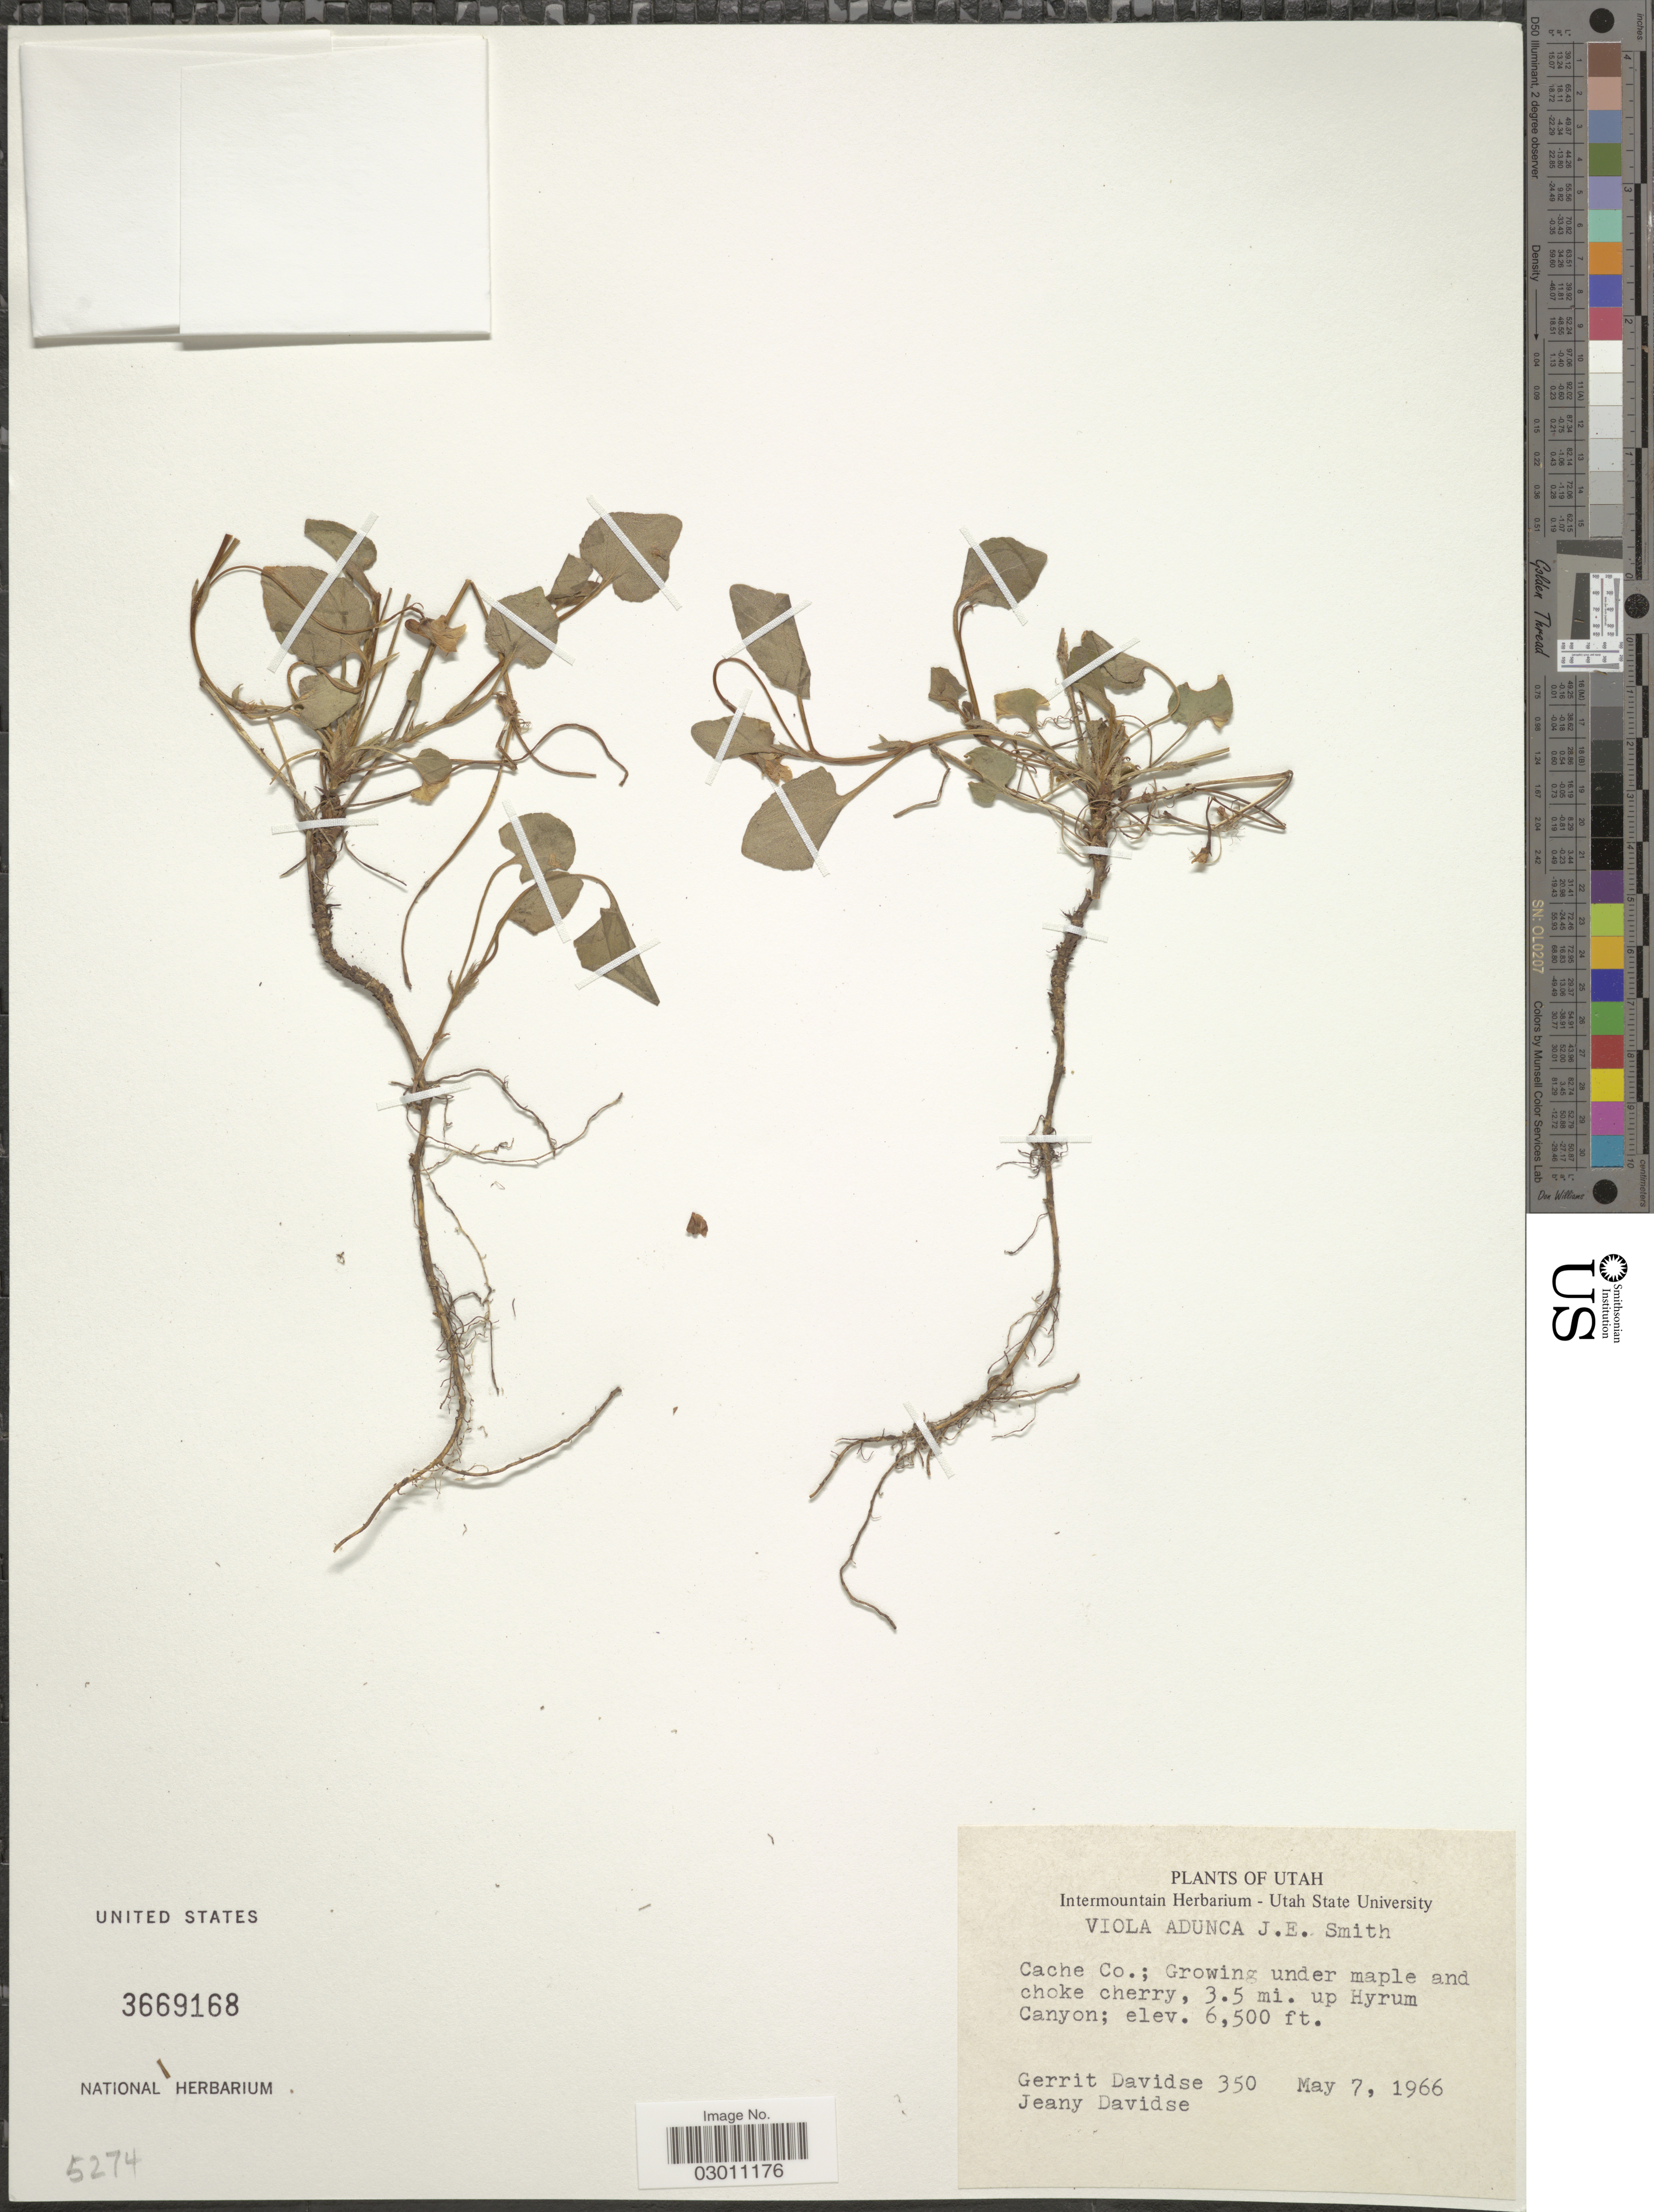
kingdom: Plantae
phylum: Tracheophyta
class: Magnoliopsida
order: Malpighiales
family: Violaceae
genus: Viola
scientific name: Viola adunca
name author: Sm.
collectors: G. Davidse & J. Davidse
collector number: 350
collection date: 1966-05-07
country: United States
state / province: Utah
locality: Cache Co.; 3.5 mi. up Hyrum Canyon.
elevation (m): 1981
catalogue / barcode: US 3669168